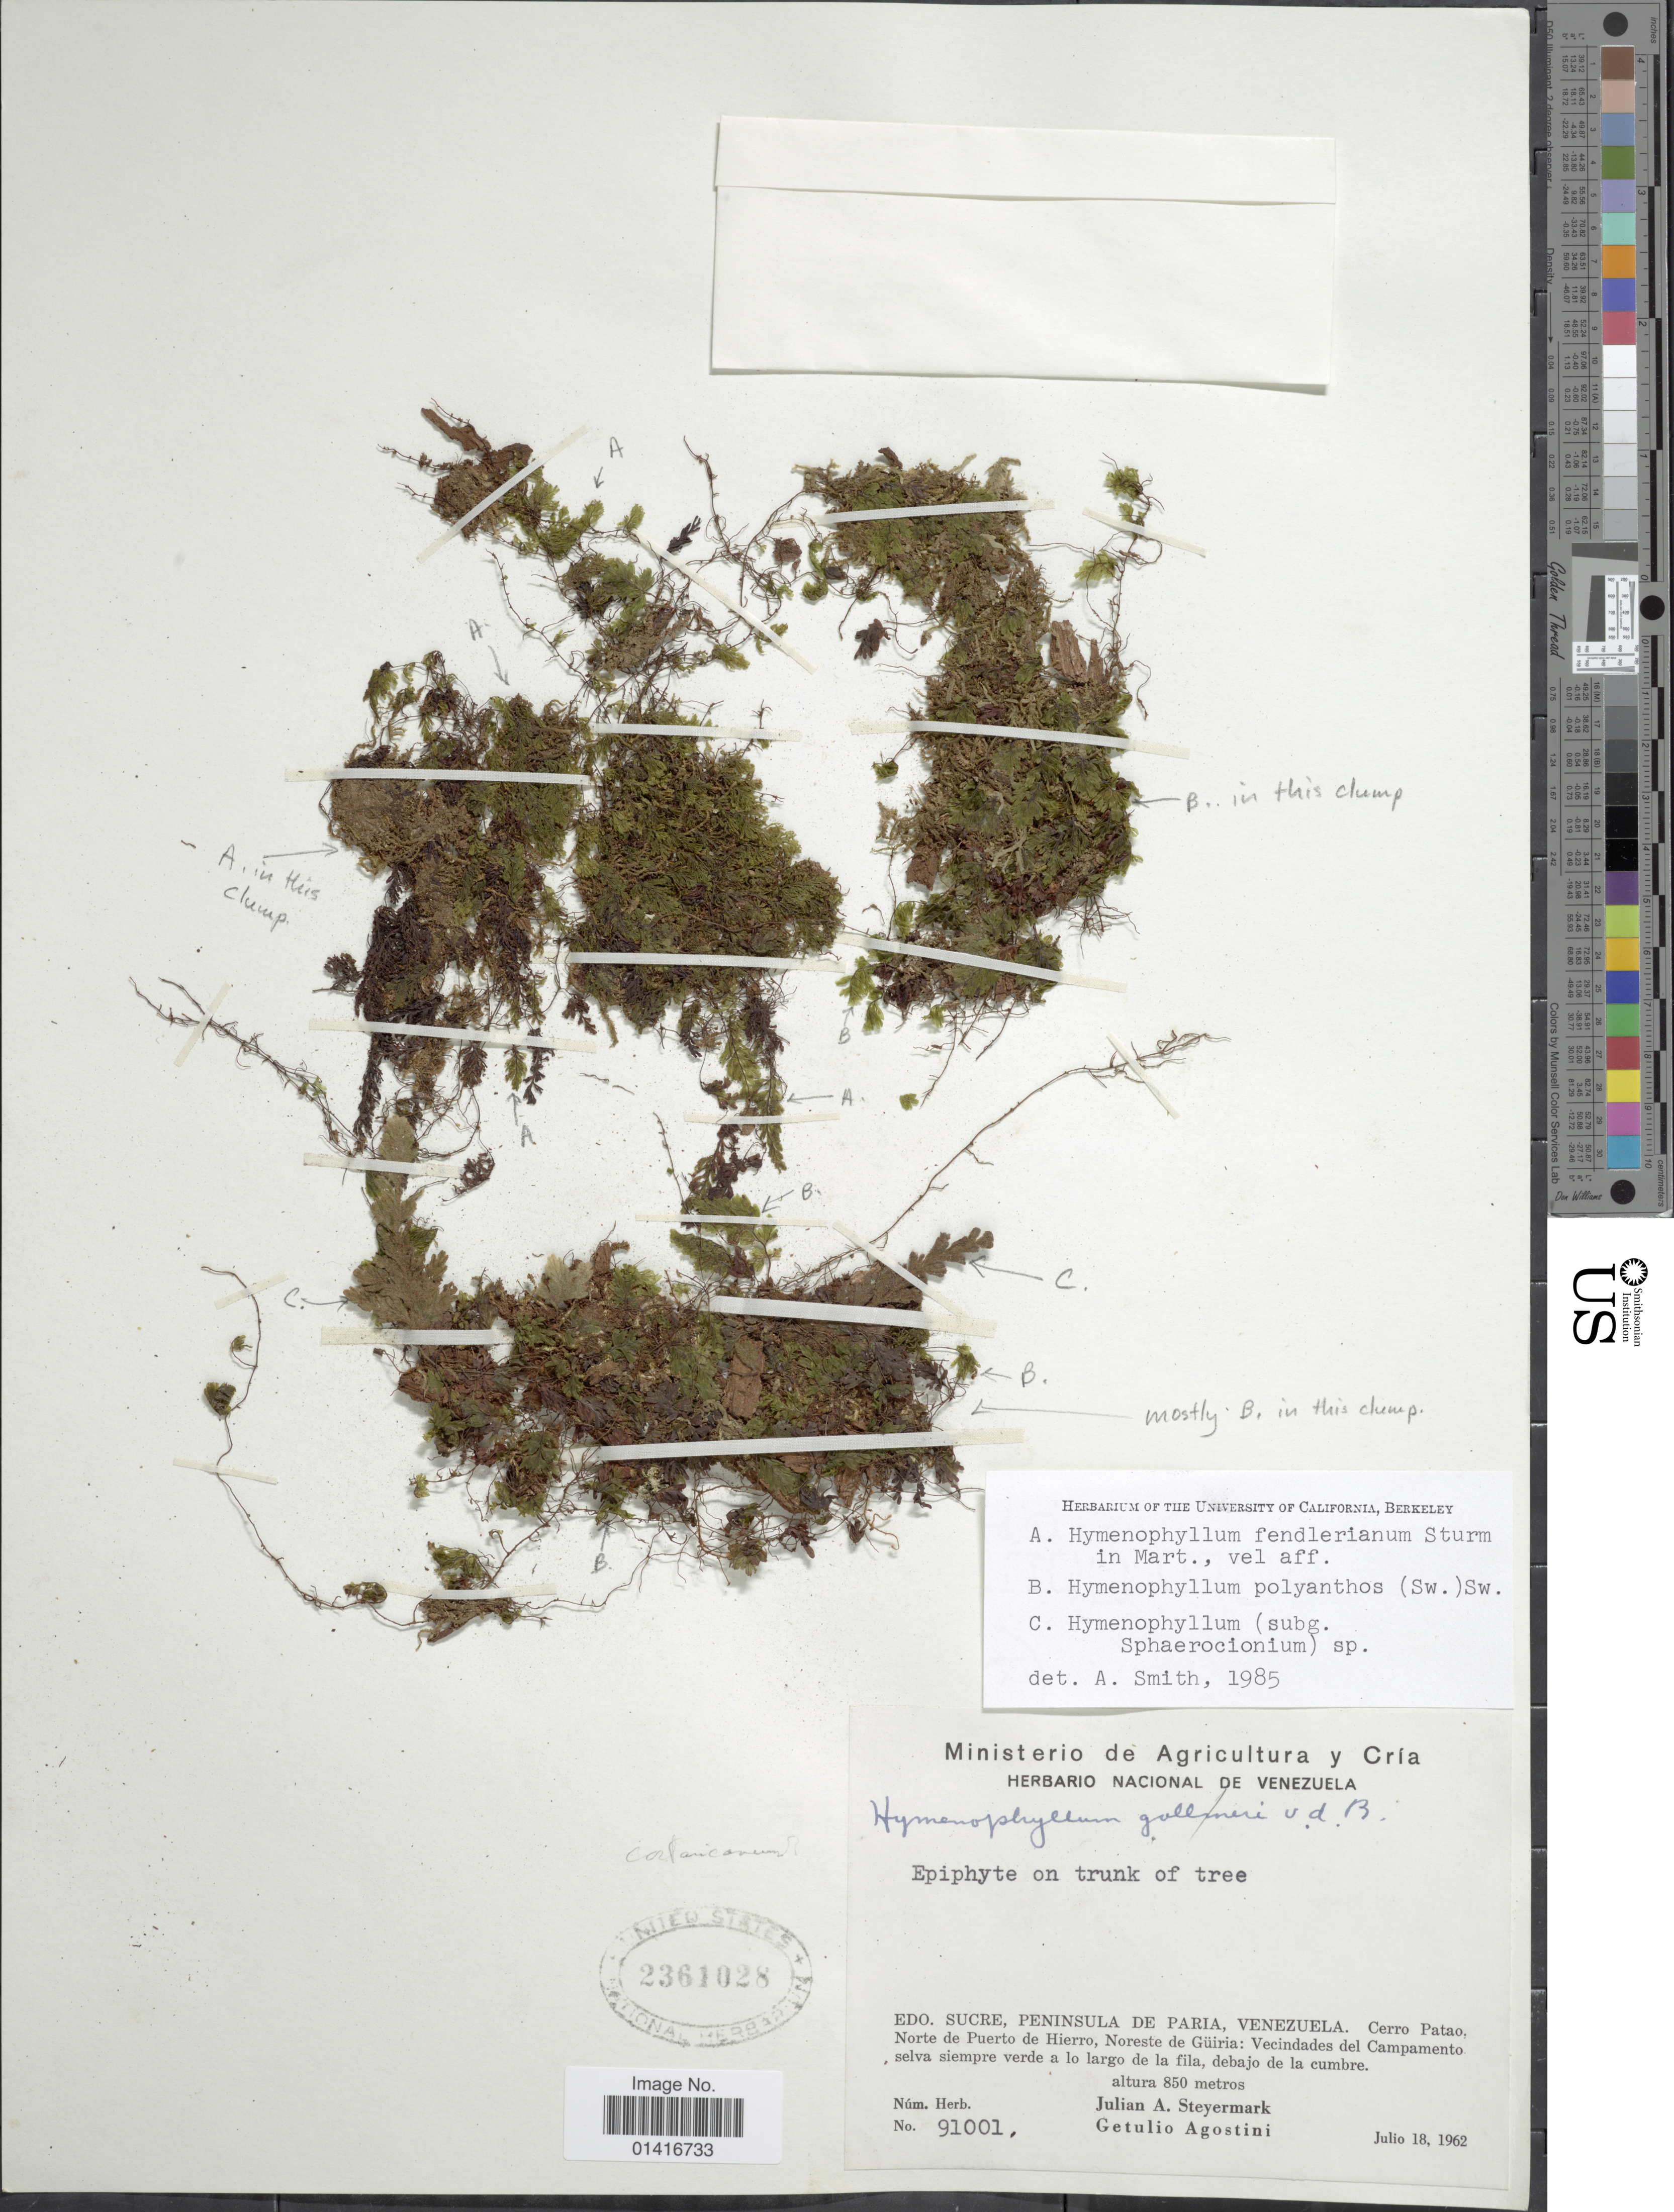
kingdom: Plantae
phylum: Tracheophyta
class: Polypodiopsida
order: Hymenophyllales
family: Hymenophyllaceae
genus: Hymenophyllum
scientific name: Hymenophyllum polyanthos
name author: (Sw.) Sw.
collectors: J. Steyermark & G. Agostini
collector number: Núm. Herb. 91001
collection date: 1962-07-18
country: Venezuela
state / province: Sucre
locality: EDO. Sucre, Peninsula de Paria, Venzuela, cerro Patao, Norte de Puerto de Hierro, Noreste de Güiria: Vecindades del Campamento sewlva siempre verde a lo largo de la fila, debajo de la cumbre.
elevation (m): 850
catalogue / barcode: US 2361028